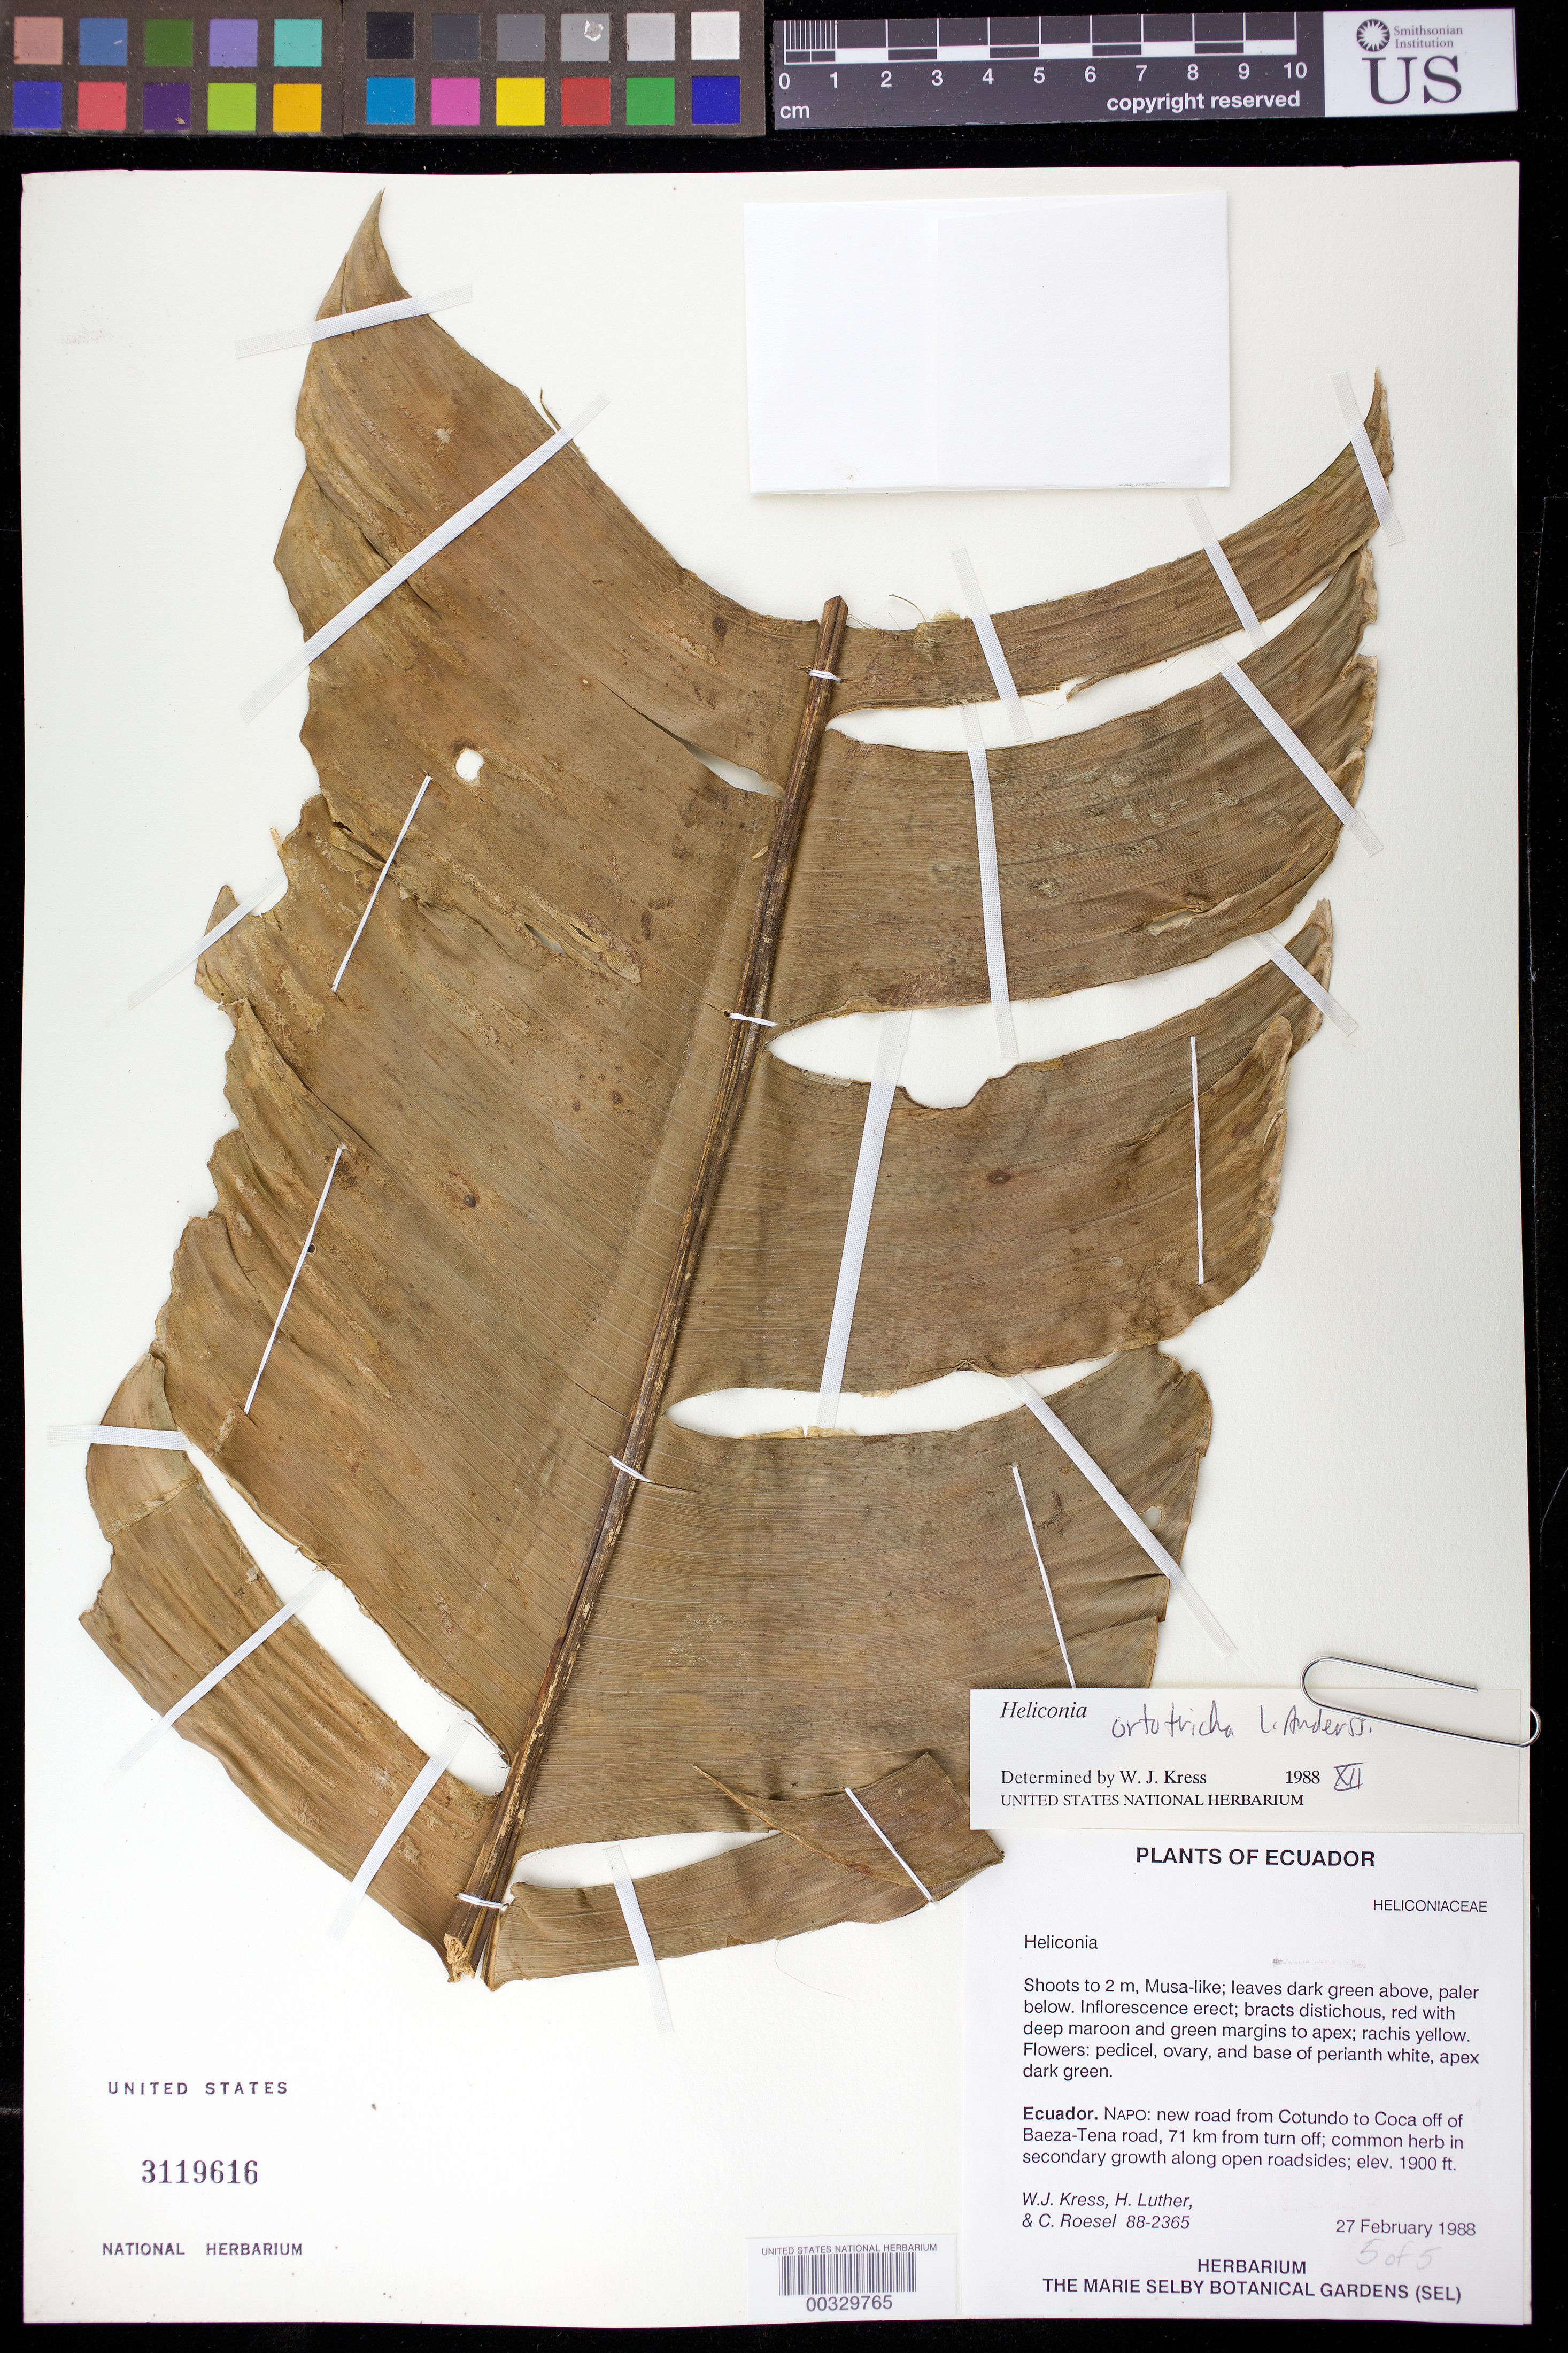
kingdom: Plantae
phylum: Tracheophyta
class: Liliopsida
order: Zingiberales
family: Heliconiaceae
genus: Heliconia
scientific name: Heliconia orthotricha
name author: L. Andersson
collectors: W. J. Kress, Harry E. Luther & C. S. Roesel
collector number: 88-2365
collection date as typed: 27 Feb 1988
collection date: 1988-02-27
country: Ecuador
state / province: Napo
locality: New road from cOtundo to coca of f of baeza-Tena road, 71 km from turn of f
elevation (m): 579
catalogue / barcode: US 3119616